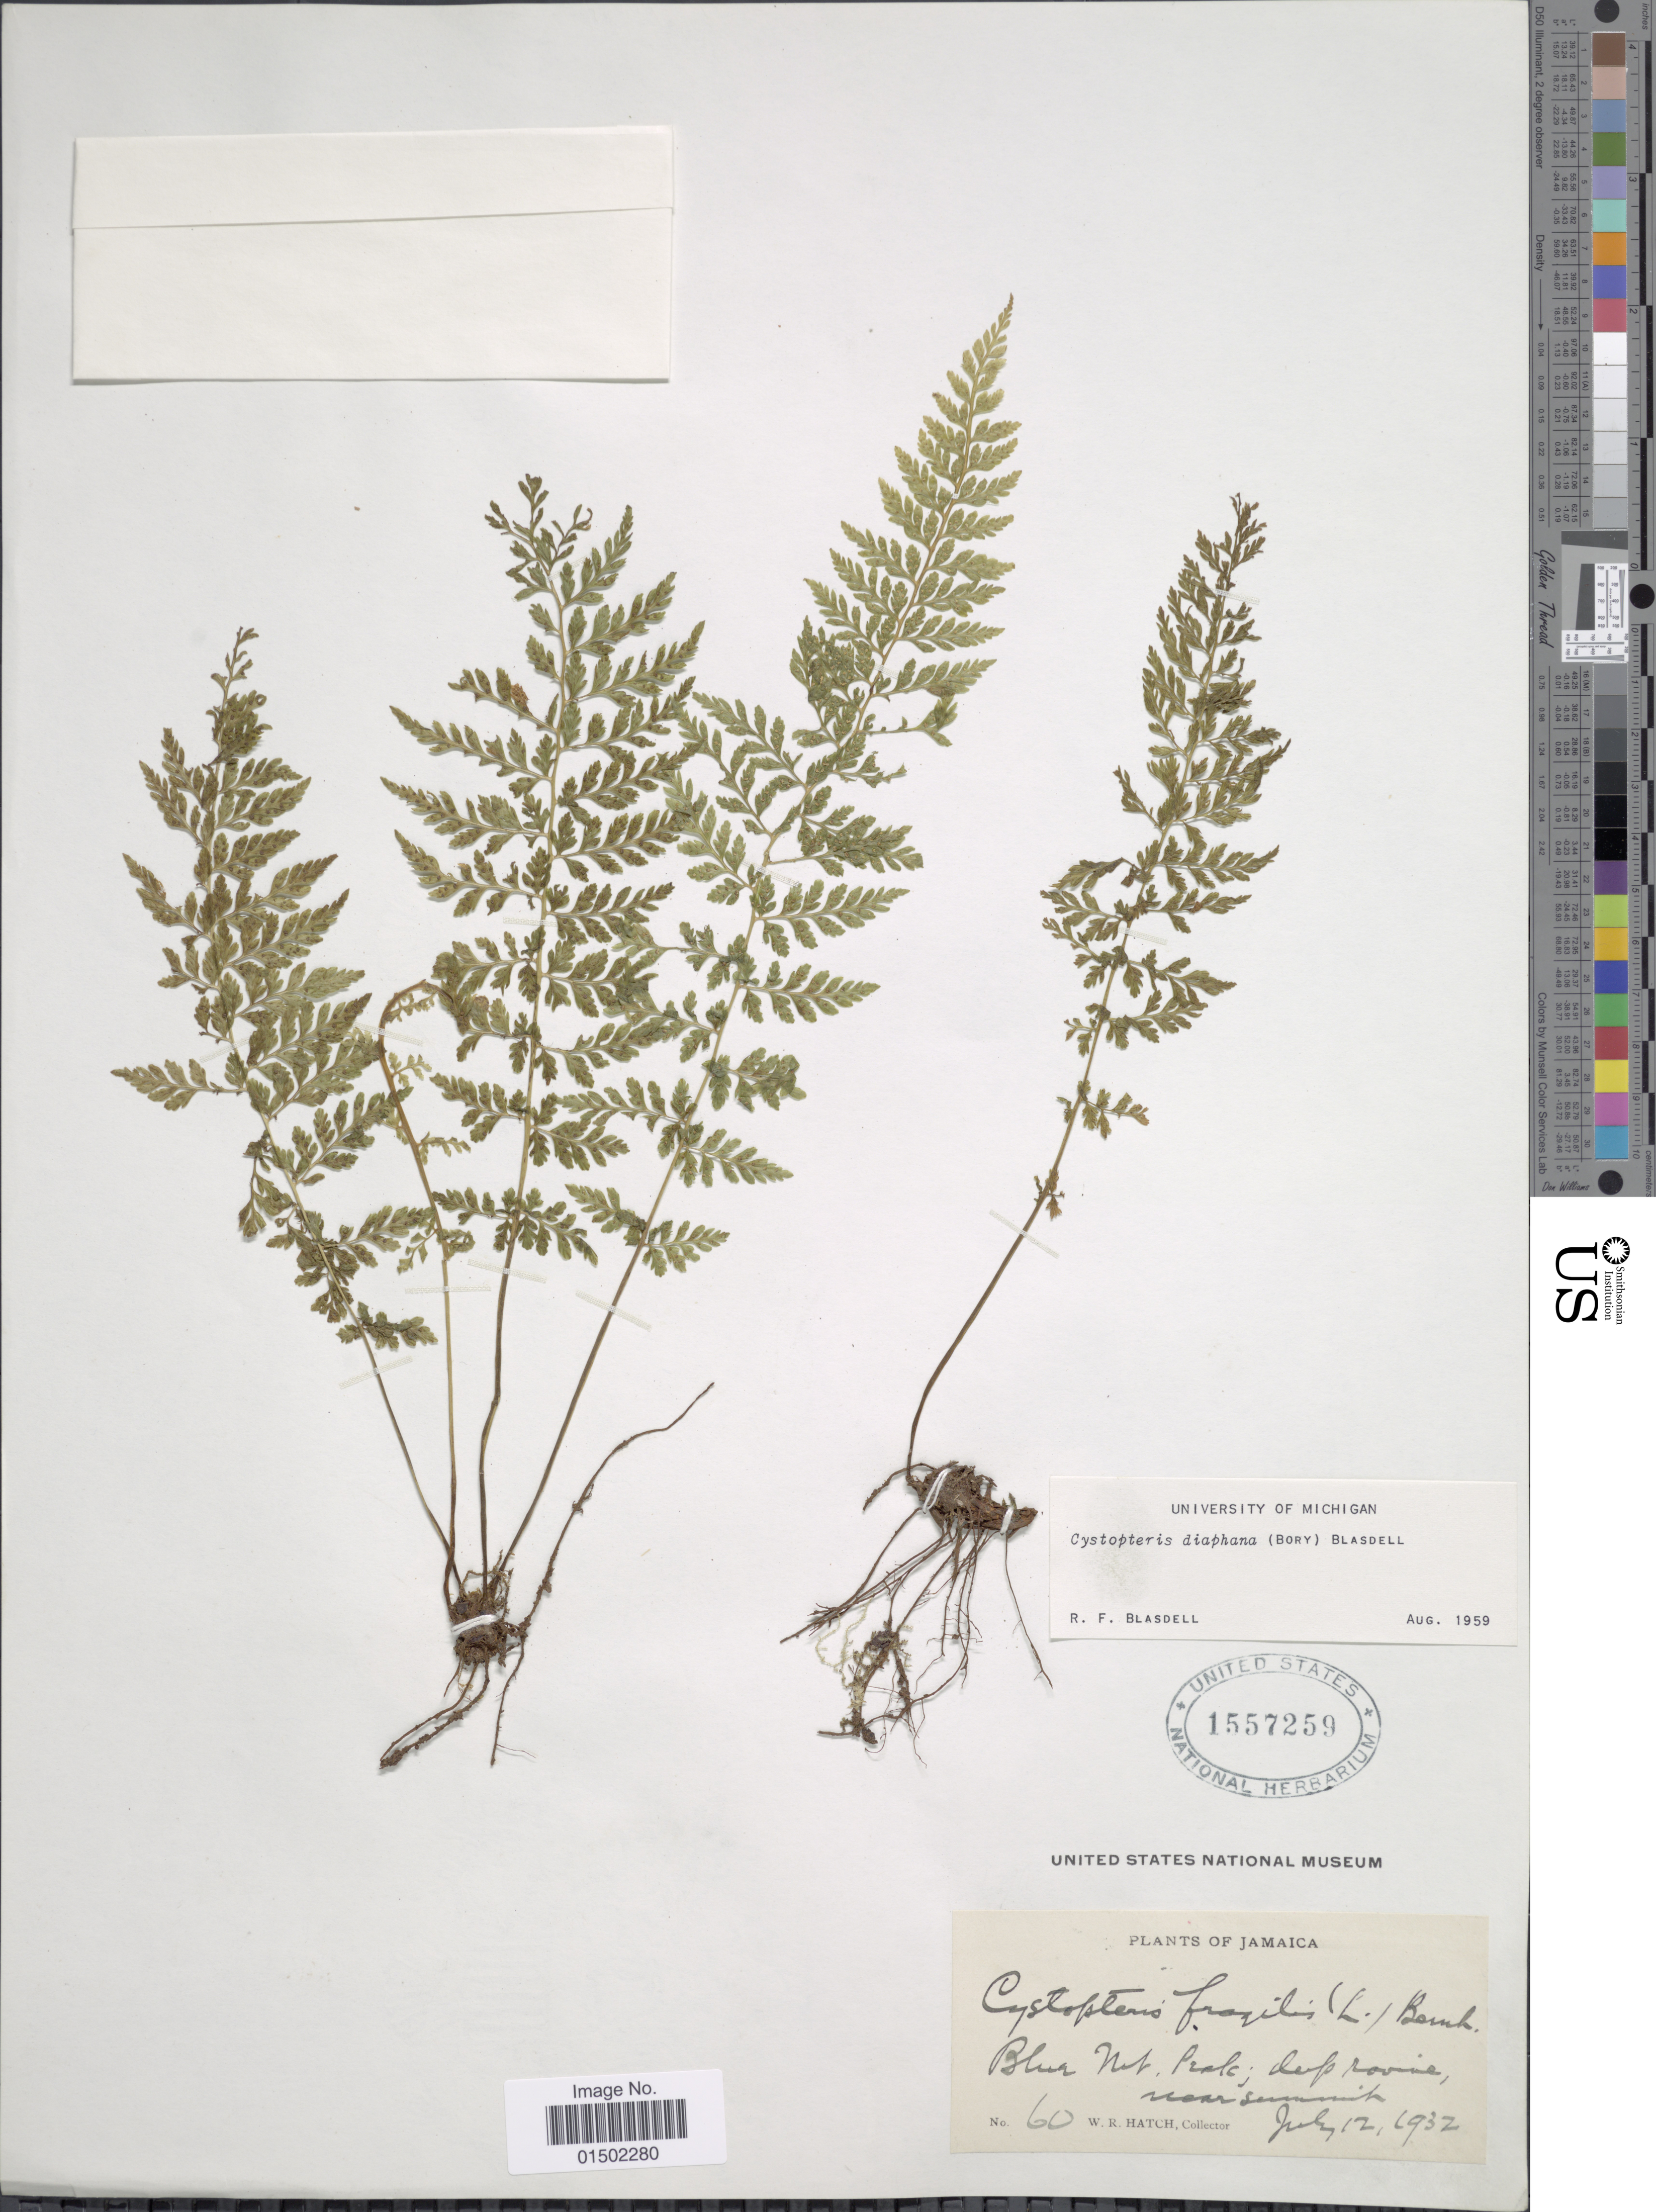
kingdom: Plantae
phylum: Tracheophyta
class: Polypodiopsida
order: Polypodiales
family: Cystopteridaceae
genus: Cystopteris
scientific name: Cystopteris diaphana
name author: (Bory) Blasdell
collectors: W. Hatch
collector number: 60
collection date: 1932-07-12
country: Jamaica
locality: Blue Mt. Peak; deep ravine, near summit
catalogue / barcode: US 1557259